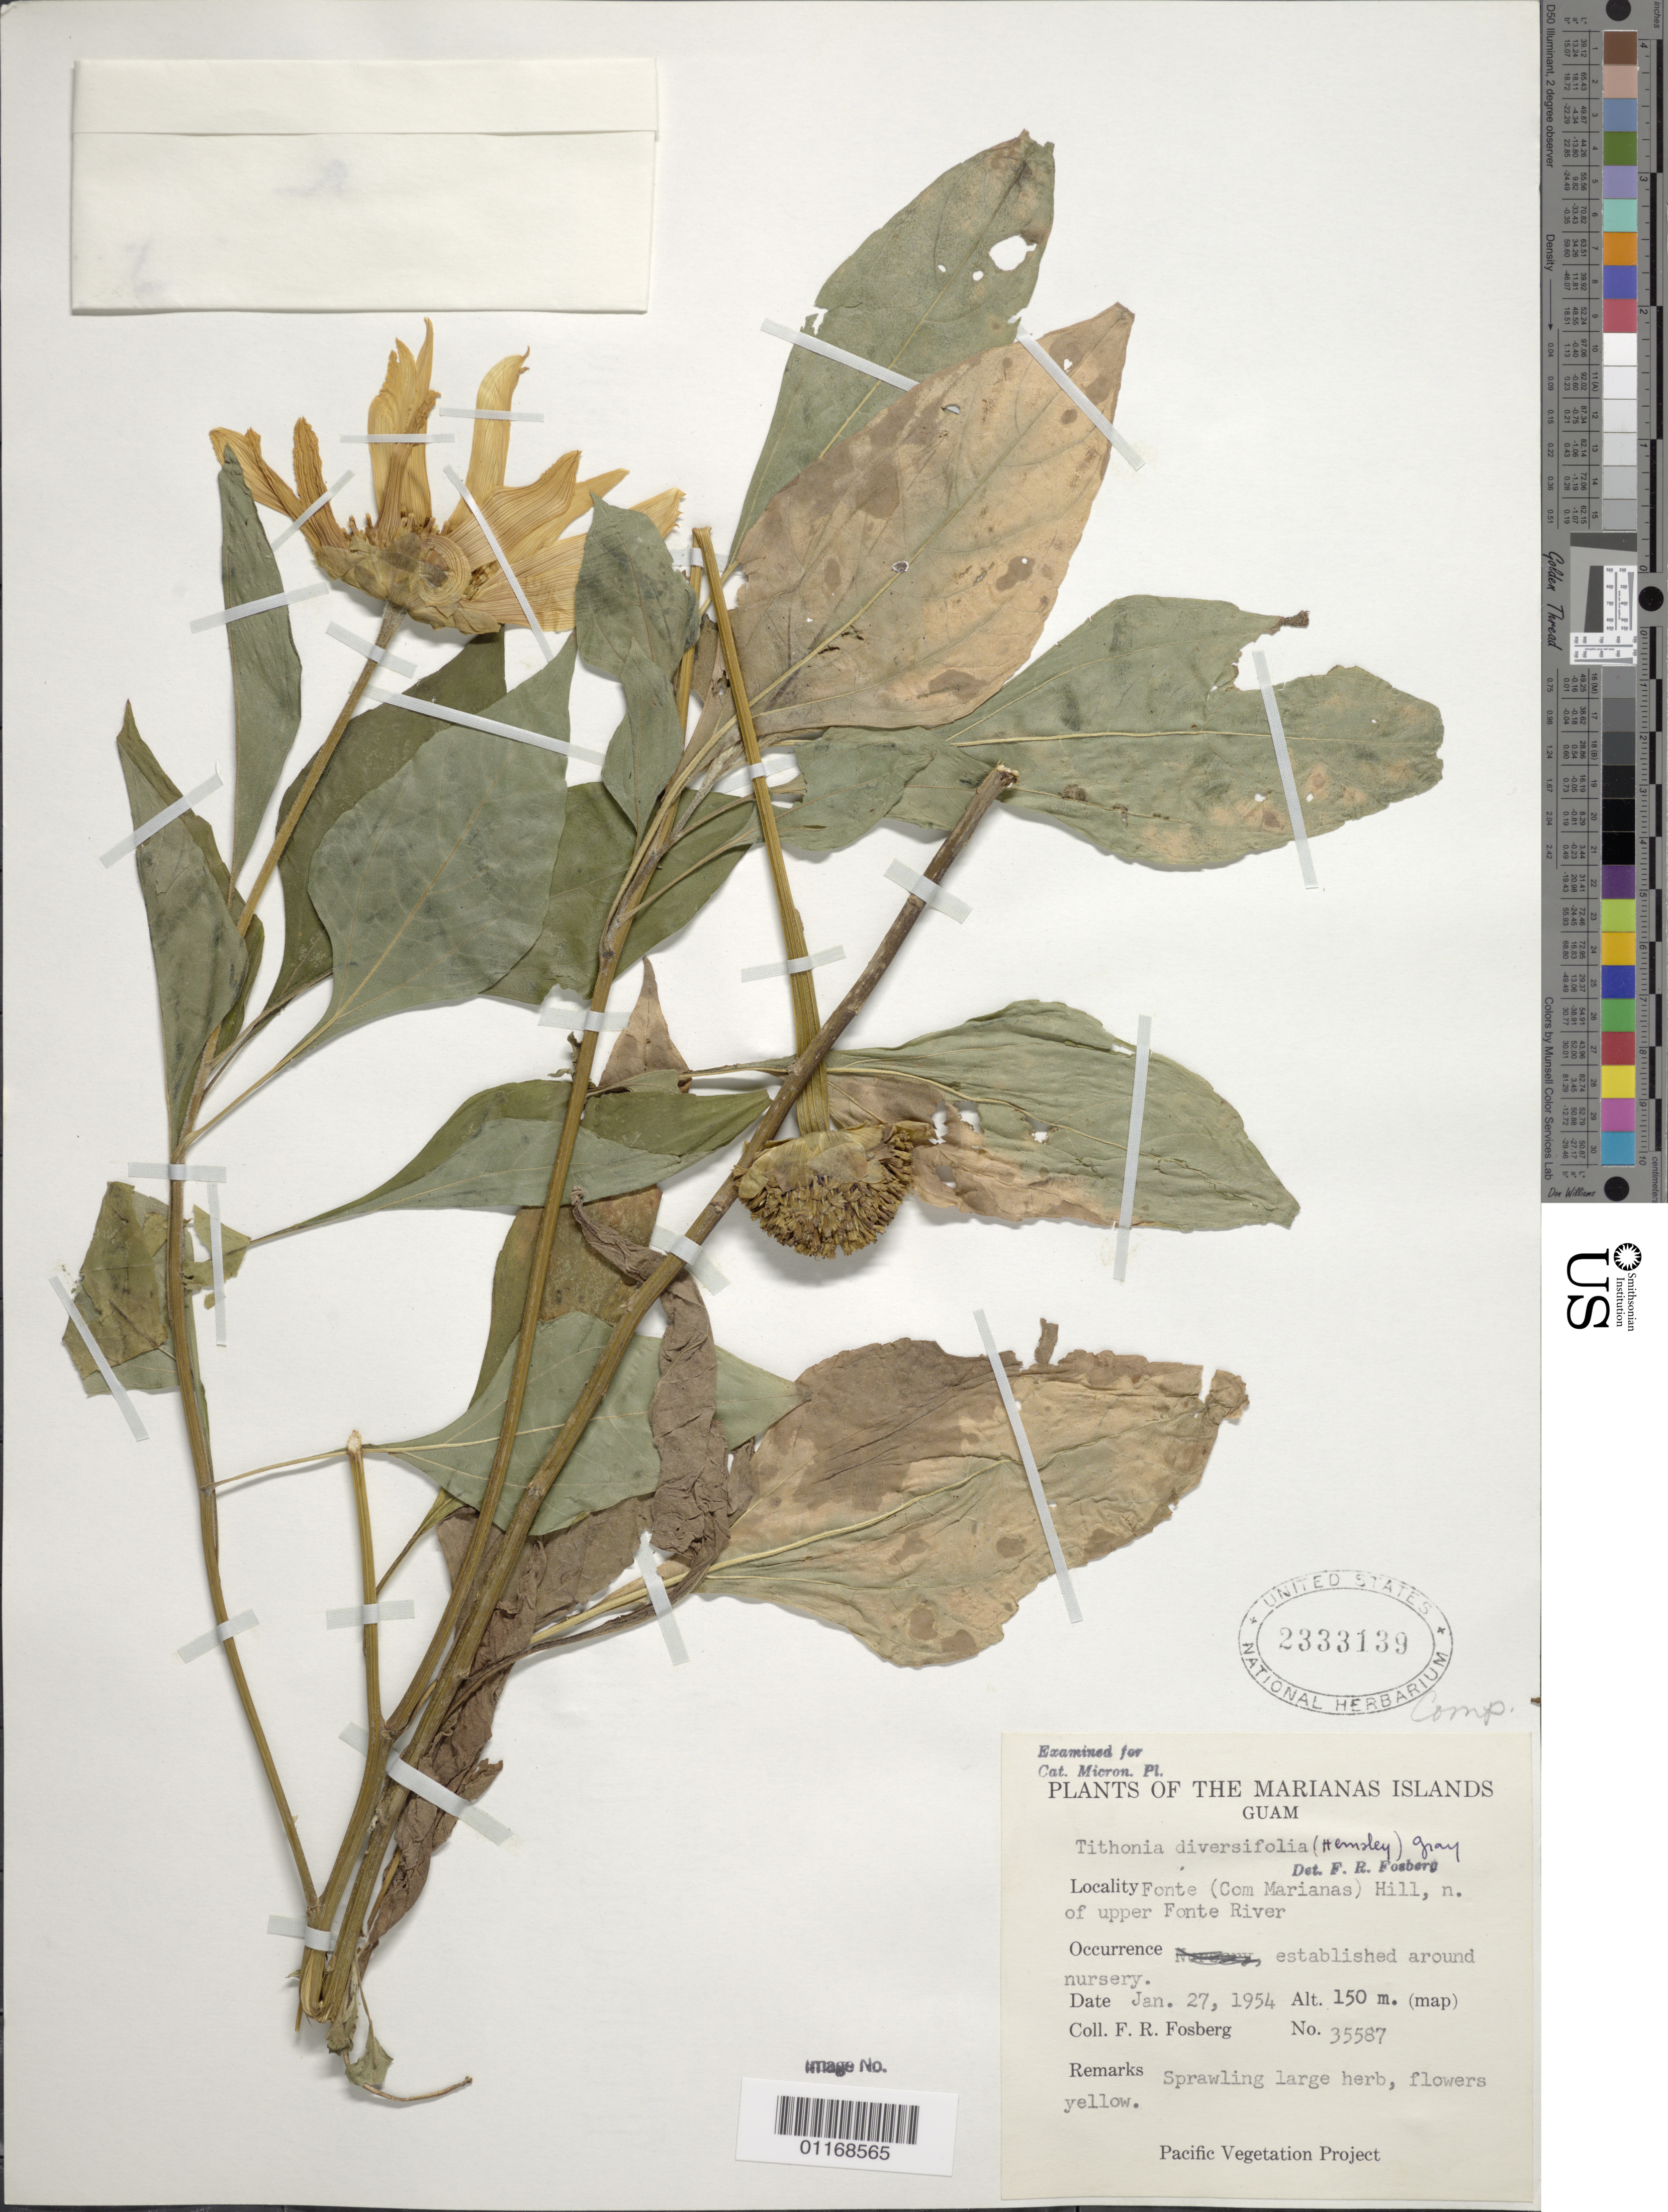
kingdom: Plantae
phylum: Tracheophyta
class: Magnoliopsida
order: Asterales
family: Asteraceae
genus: Tithonia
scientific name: Tithonia diversifolia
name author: (Hemsl.) A. Gray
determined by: Fosberg, F. R.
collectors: F. R. Fosberg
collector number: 35587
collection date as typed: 27 Jan 1954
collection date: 1954-01-27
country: Guam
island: Guam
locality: Fonte (com marianas) hill, n of upper fonte river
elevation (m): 150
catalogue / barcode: US 2333139